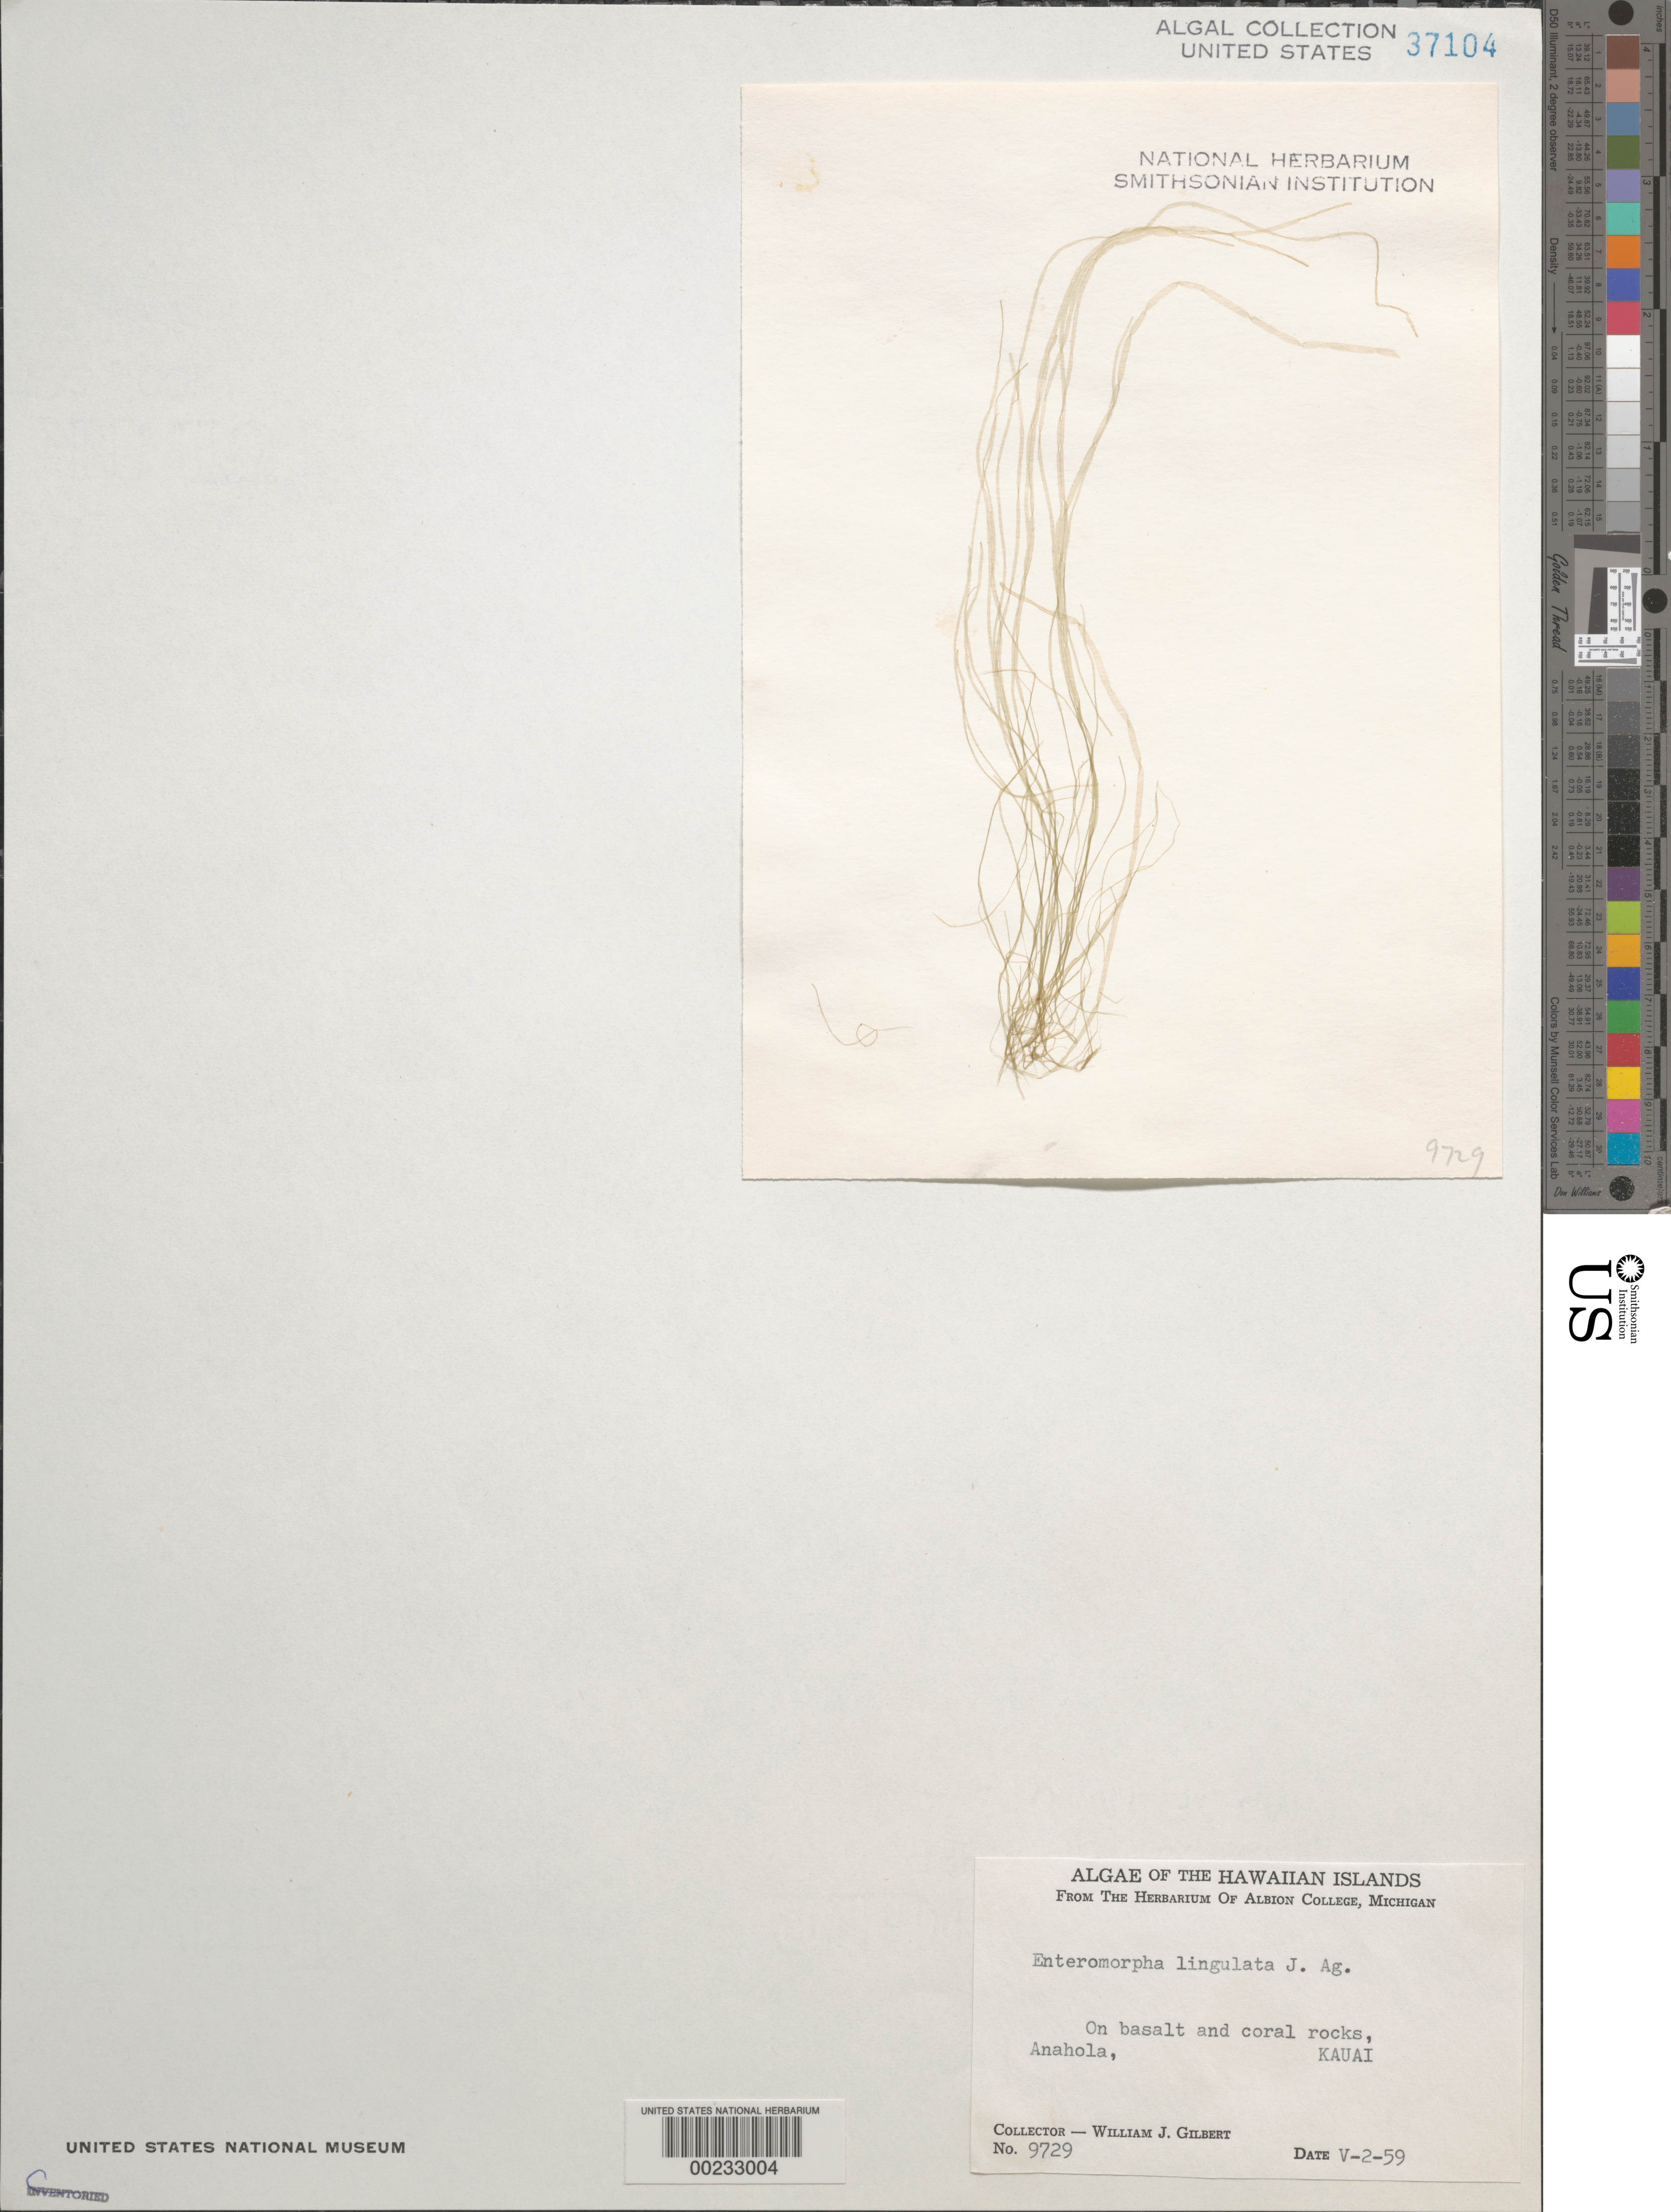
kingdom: Plantae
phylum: Chlorophyta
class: Ulvophyceae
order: Ulvales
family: Ulvaceae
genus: Ulva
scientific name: Ulva flexuosa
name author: Wulfen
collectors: W. J. Gilbert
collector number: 9729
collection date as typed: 02 May 1959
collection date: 1959-05-02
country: United States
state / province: Hawaii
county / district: Kauai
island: Kaua'i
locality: Anahola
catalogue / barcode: US 37104